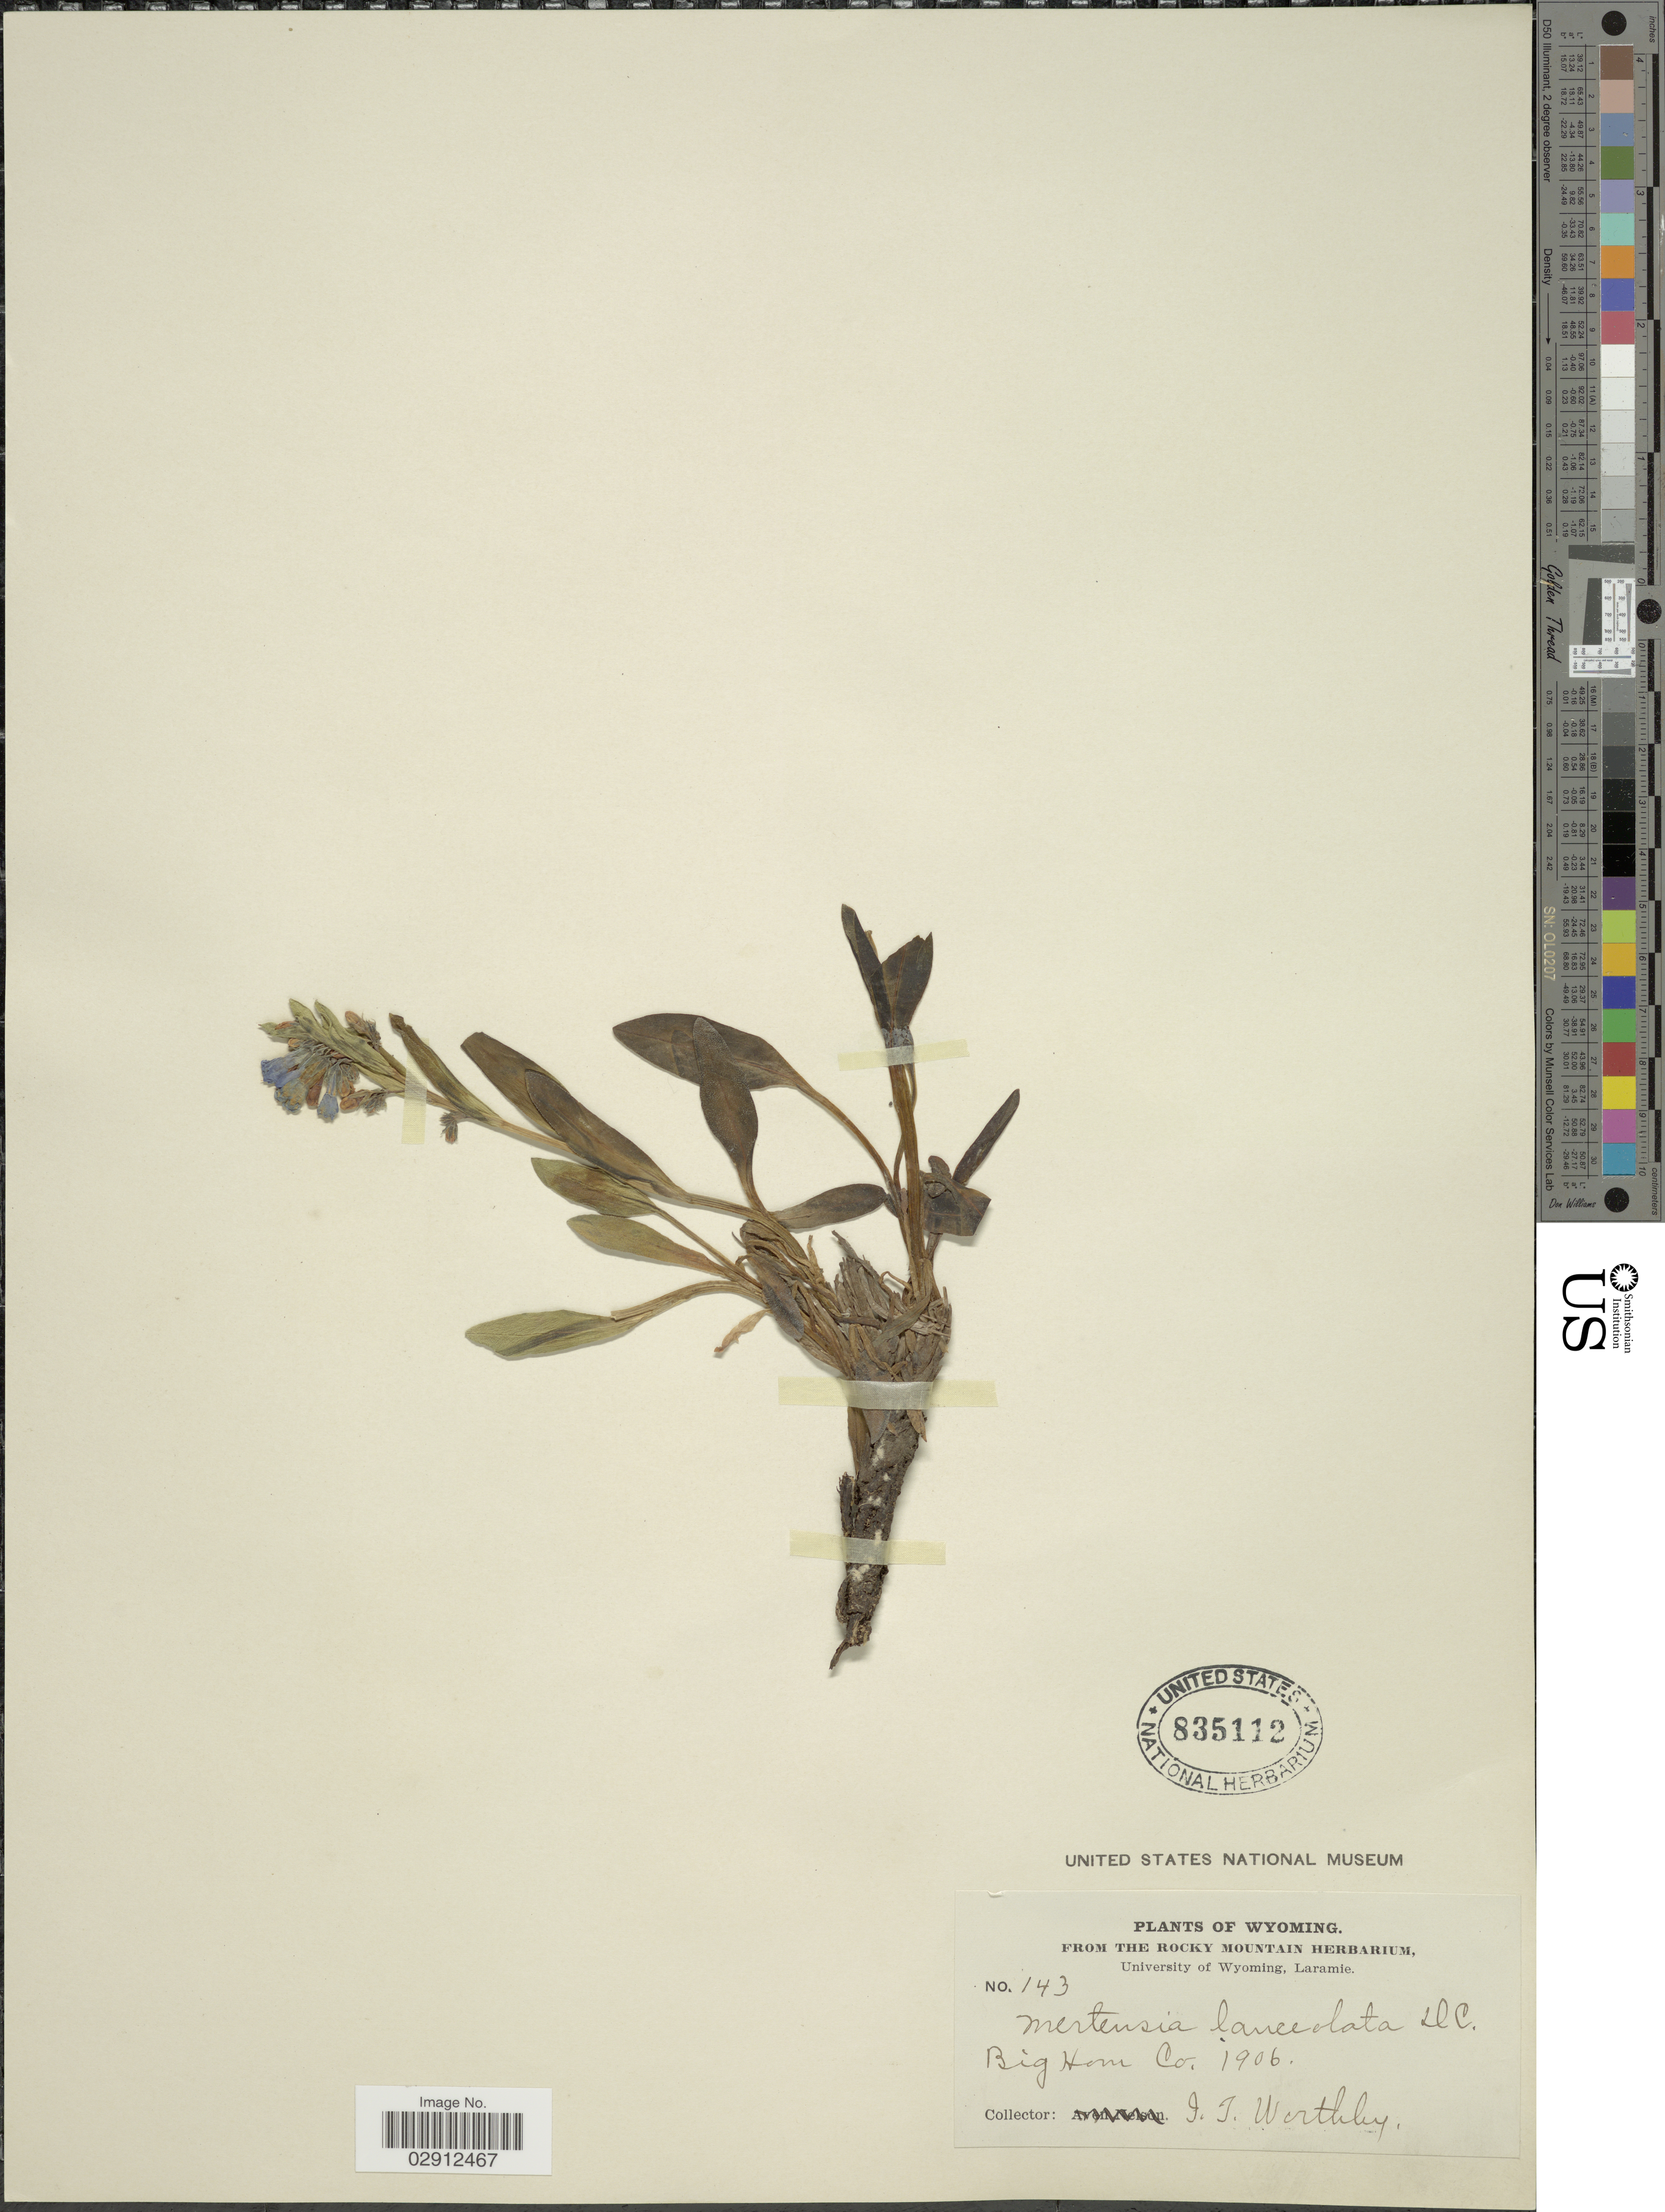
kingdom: Plantae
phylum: Tracheophyta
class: Magnoliopsida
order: Boraginales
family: Boraginaceae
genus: Mertensia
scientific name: Mertensia lanceolata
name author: (Pursh) DC. ex A. DC.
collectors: I. Worthley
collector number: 143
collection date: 1906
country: United States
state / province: Wyoming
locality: Big Horn Co.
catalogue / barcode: US 835112